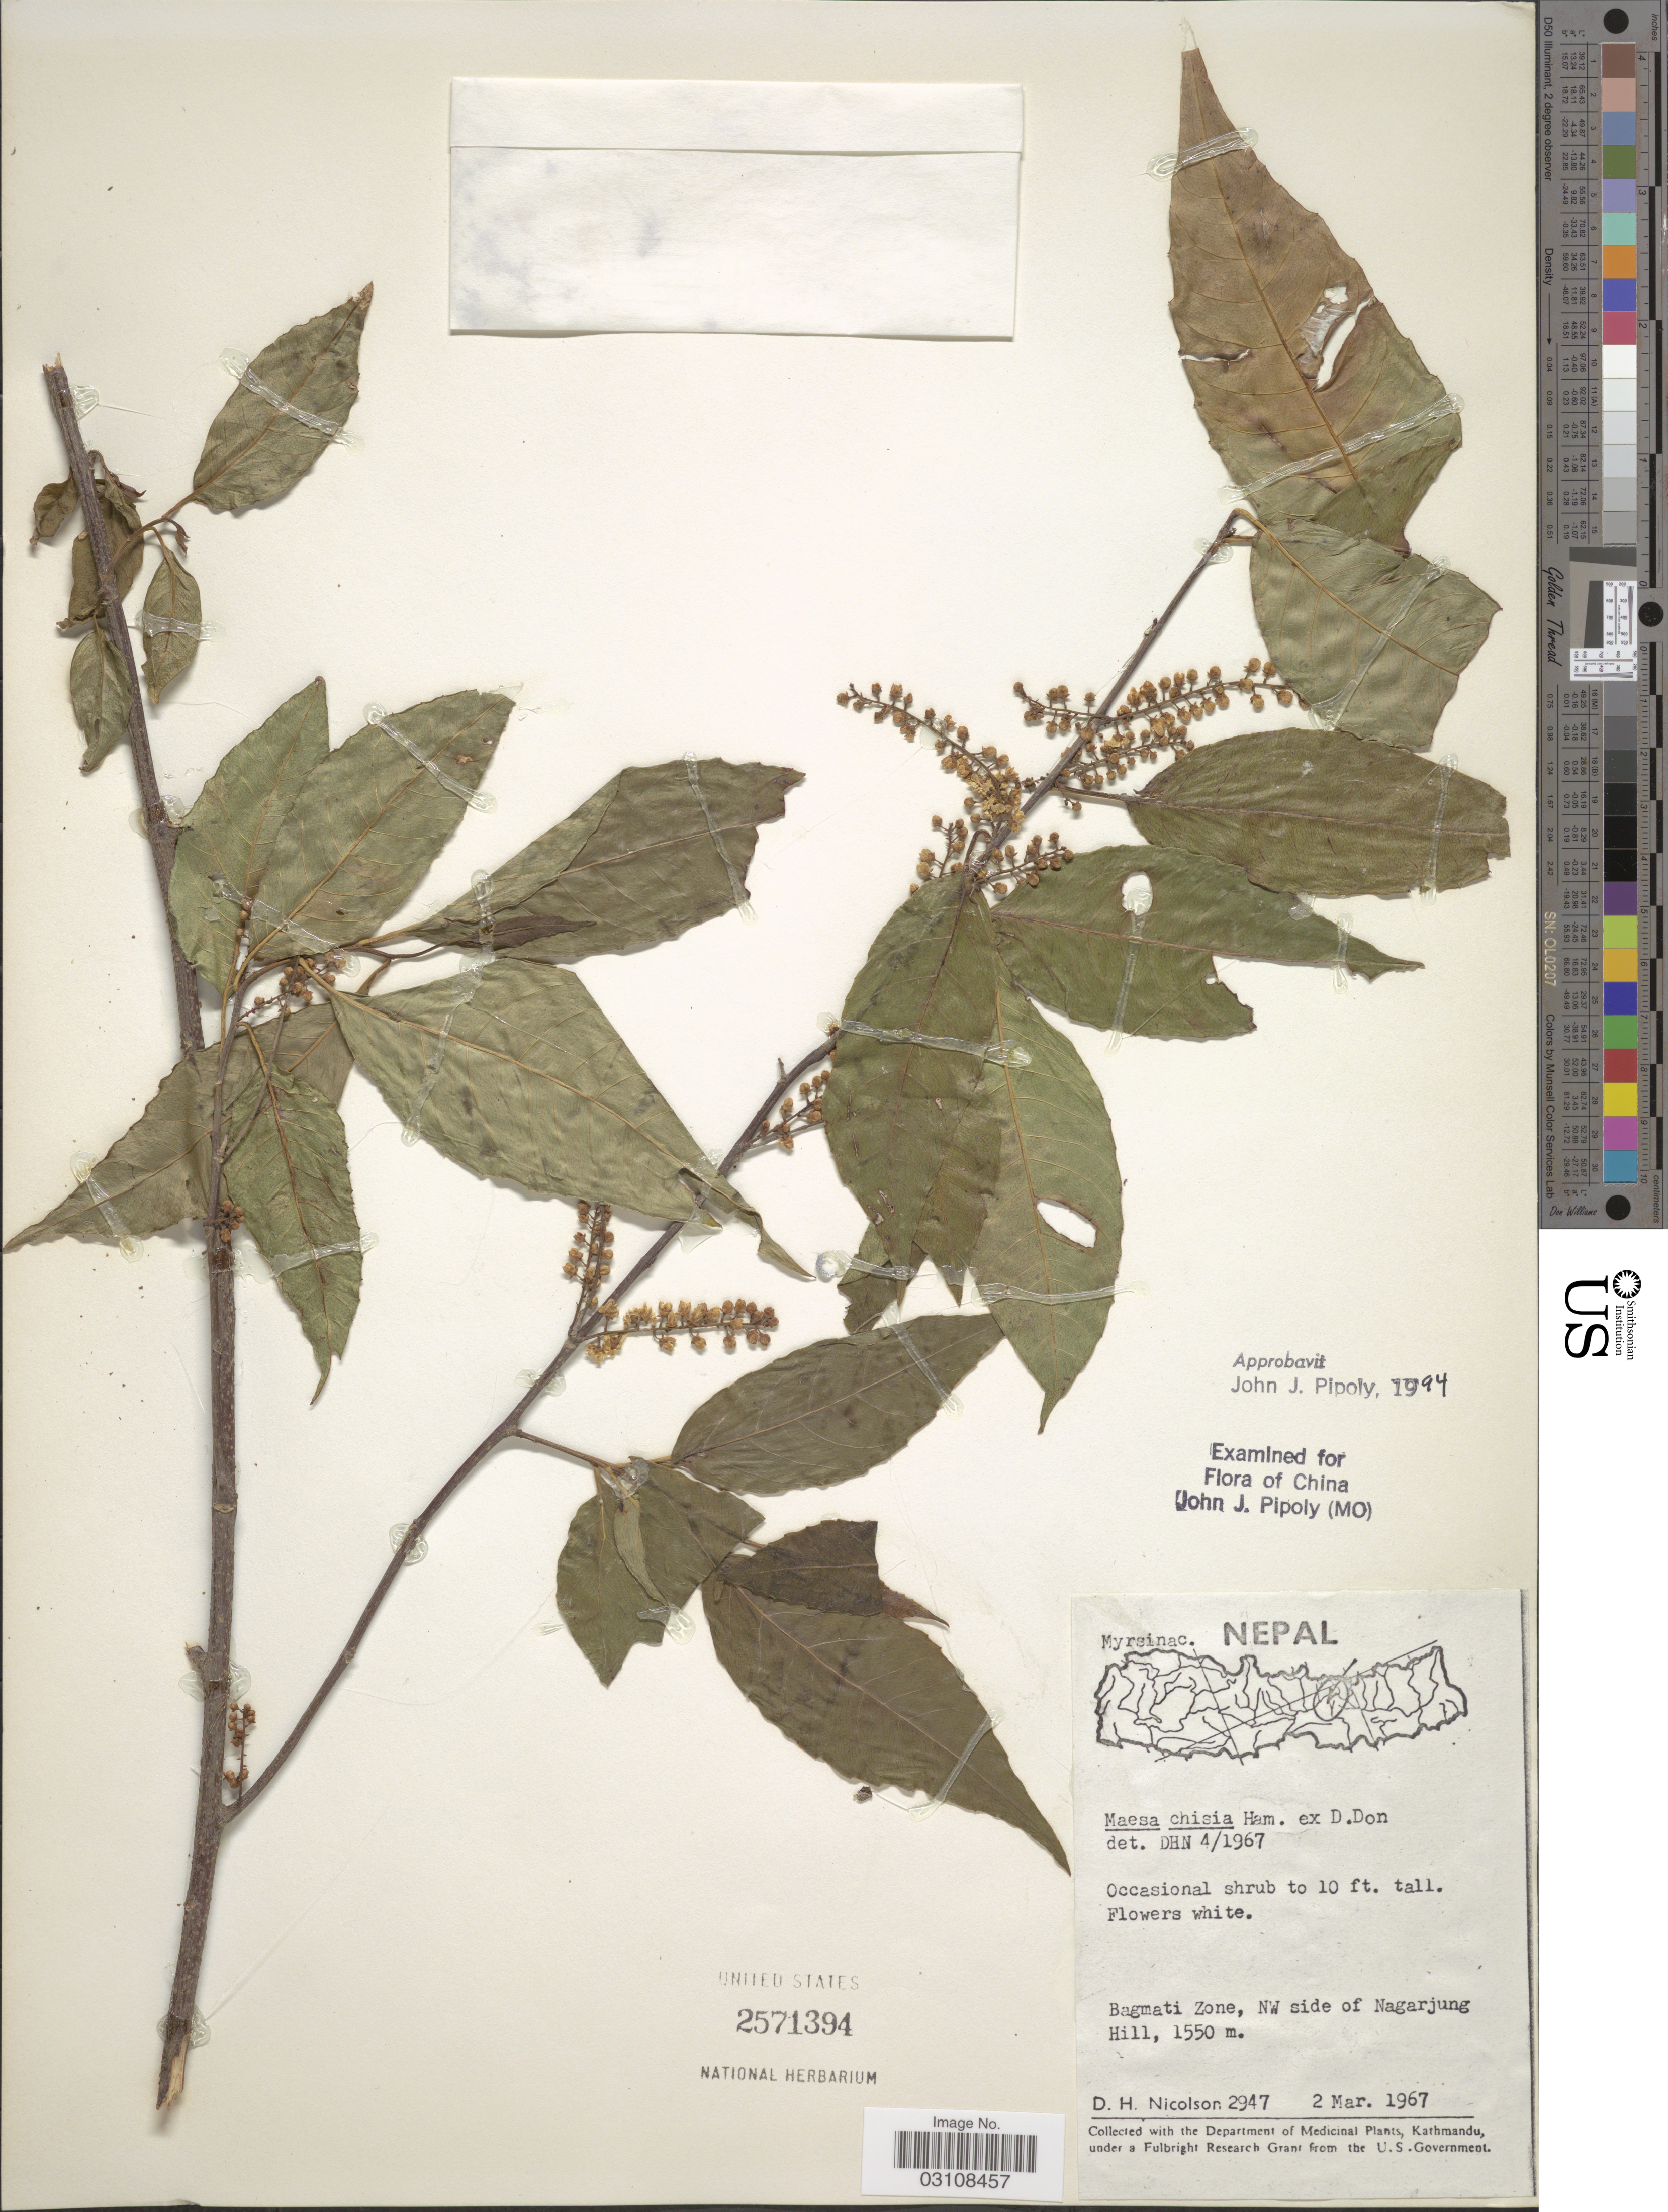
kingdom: Plantae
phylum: Tracheophyta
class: Magnoliopsida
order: Ericales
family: Primulaceae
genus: Maesa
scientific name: Maesa chisia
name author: Buch.-Ham. ex D. Don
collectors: D. H. Nicolson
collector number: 2947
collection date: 1967-03-02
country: Nepal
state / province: Bagmati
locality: Bagmati Zone, NW side of Nagarjung Hill.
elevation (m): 1550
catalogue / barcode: US 2571394